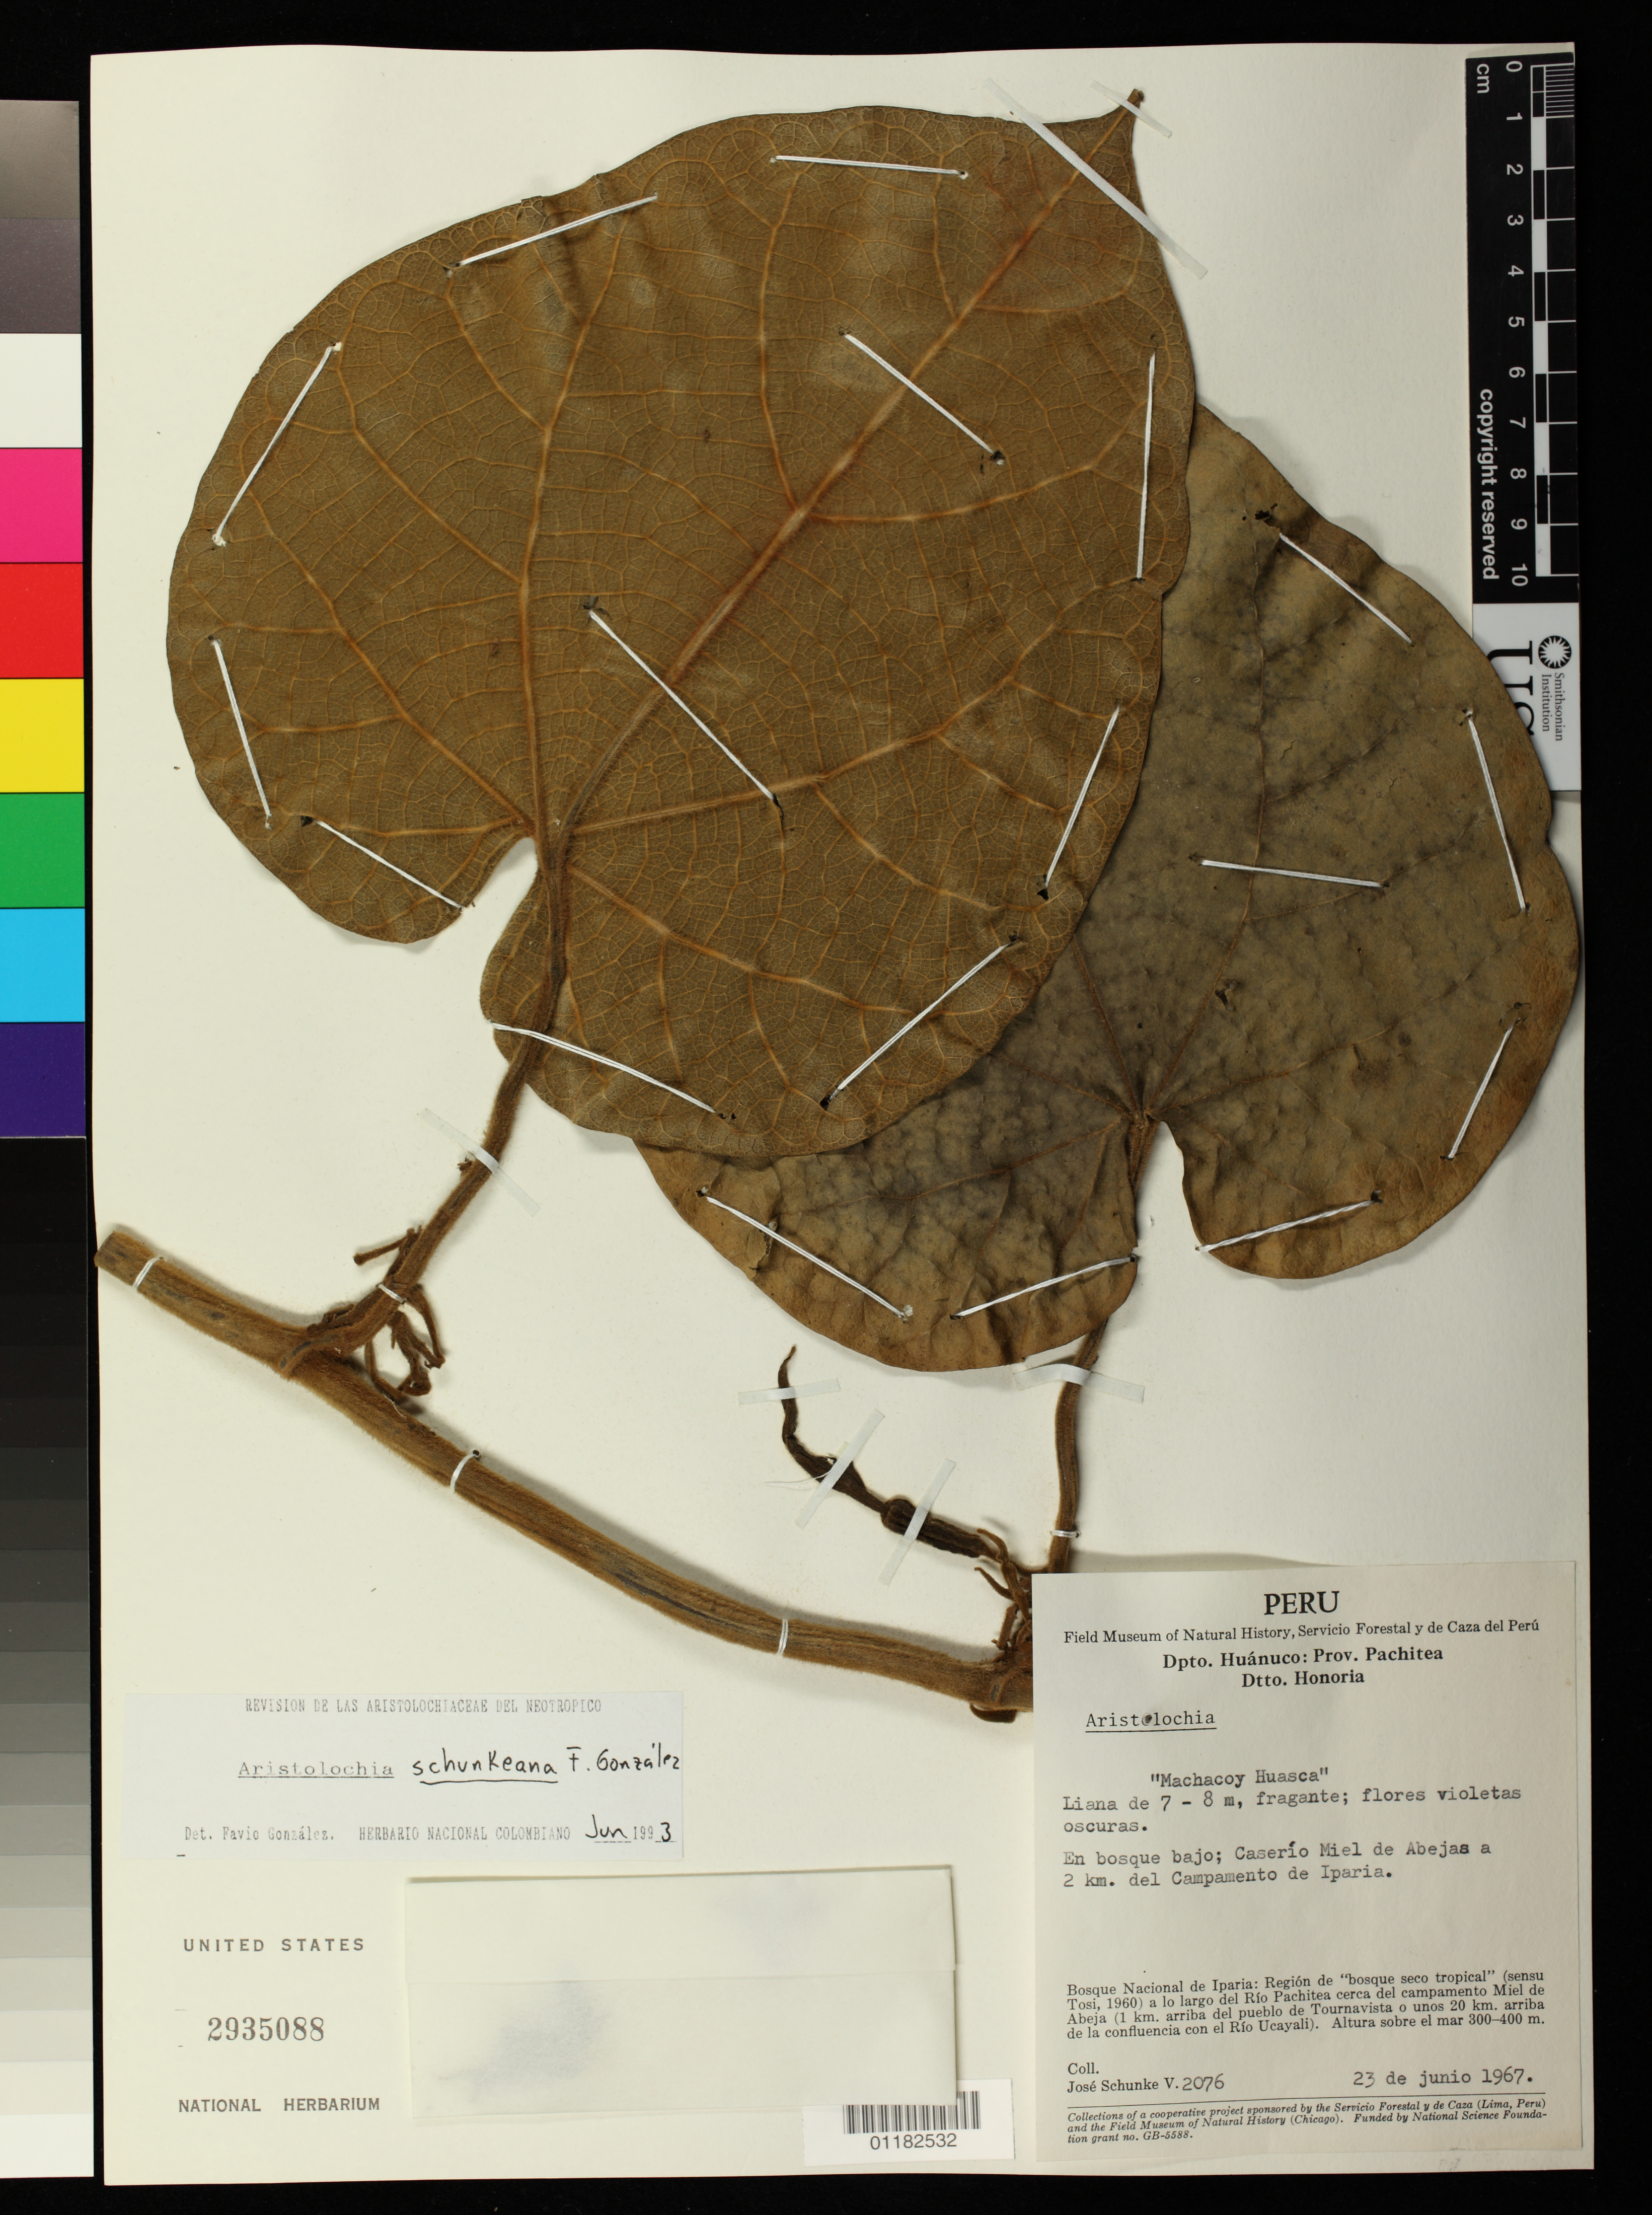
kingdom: Plantae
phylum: Tracheophyta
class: Magnoliopsida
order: Piperales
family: Aristolochiaceae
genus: Aristolochia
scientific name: Aristolochia schunkeana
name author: F. González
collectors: J. Schunke Vigo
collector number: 2076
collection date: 1967-06-23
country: Peru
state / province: Huánuco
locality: Dpto Huanuco; Prov. Pachitea Dtto. Honoria 2 km. del Campamento de Iparia.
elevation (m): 300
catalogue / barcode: US 2935088